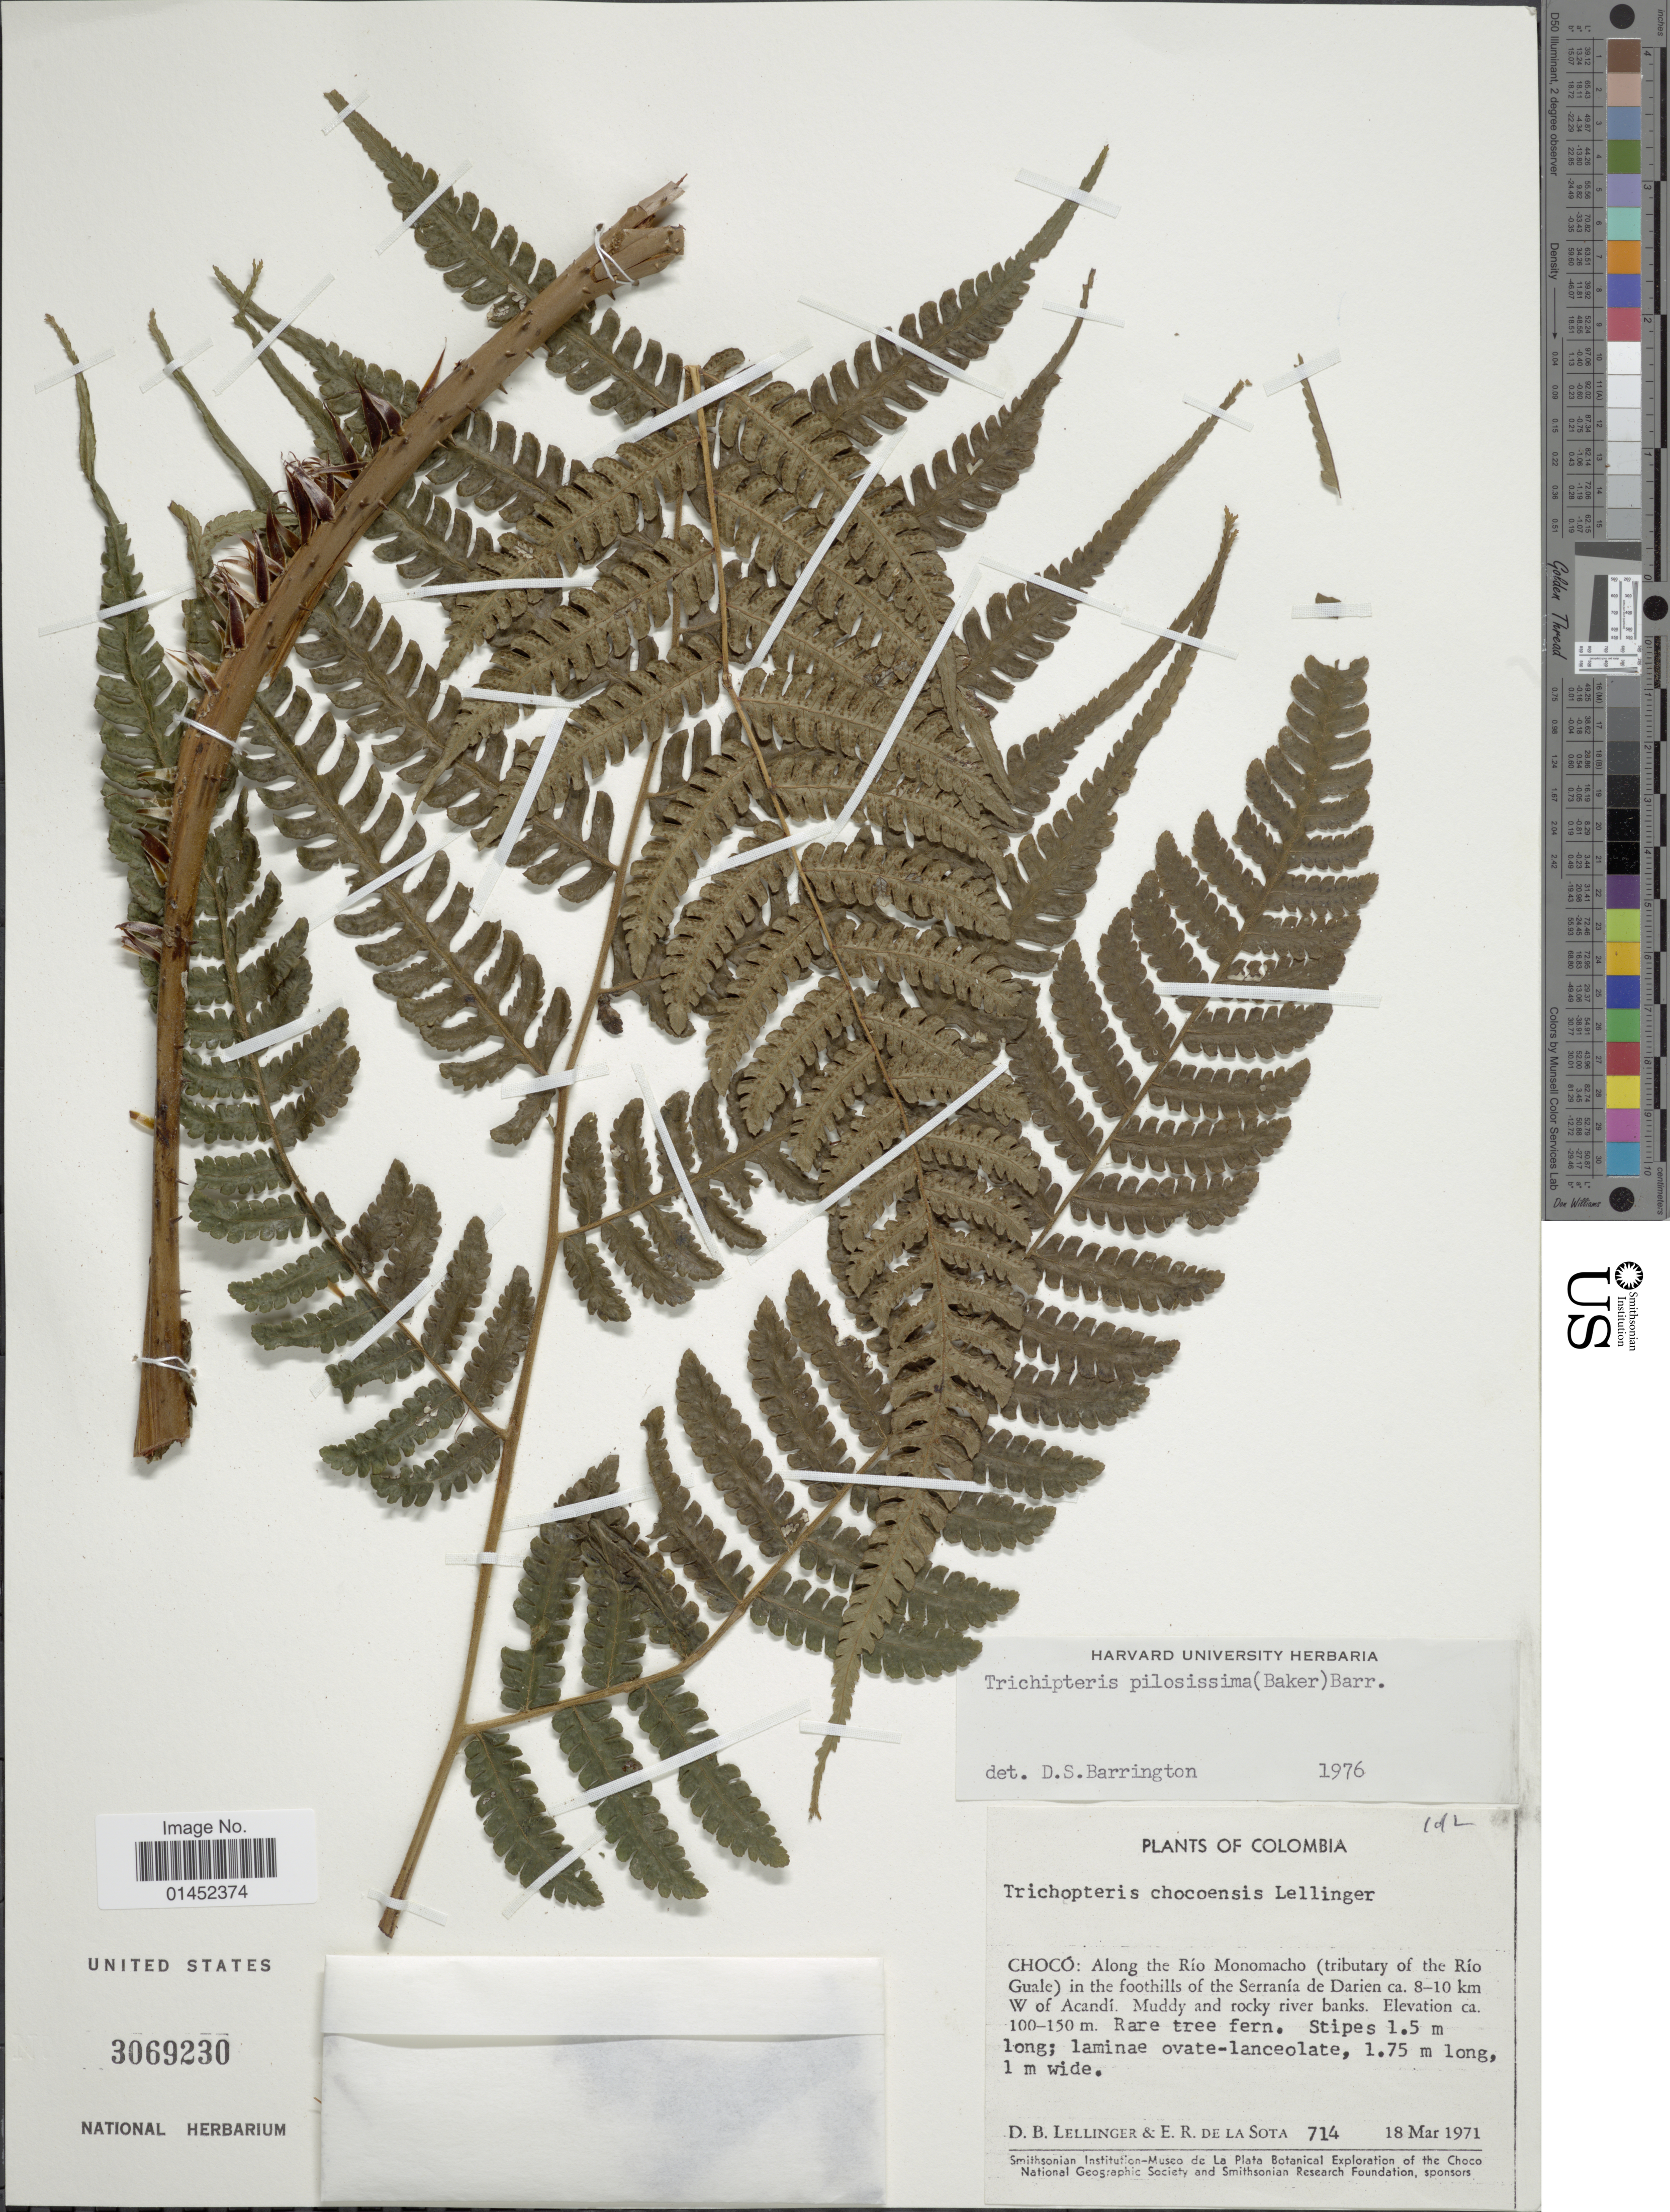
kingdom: Plantae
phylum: Tracheophyta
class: Polypodiopsida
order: Cyatheales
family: Cyatheaceae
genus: Cyathea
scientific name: Cyathea pilosissima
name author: (Baker) Domin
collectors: D. B. Lellinger & E. R. de la Sota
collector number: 714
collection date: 1971-03-18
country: Colombia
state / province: Chocó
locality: Along the Río Monomacho (tributary of the Río Guale) in the foothills of the Serranía de Darien ca 8-10 km W of Acandí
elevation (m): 100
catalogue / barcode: US 3069230